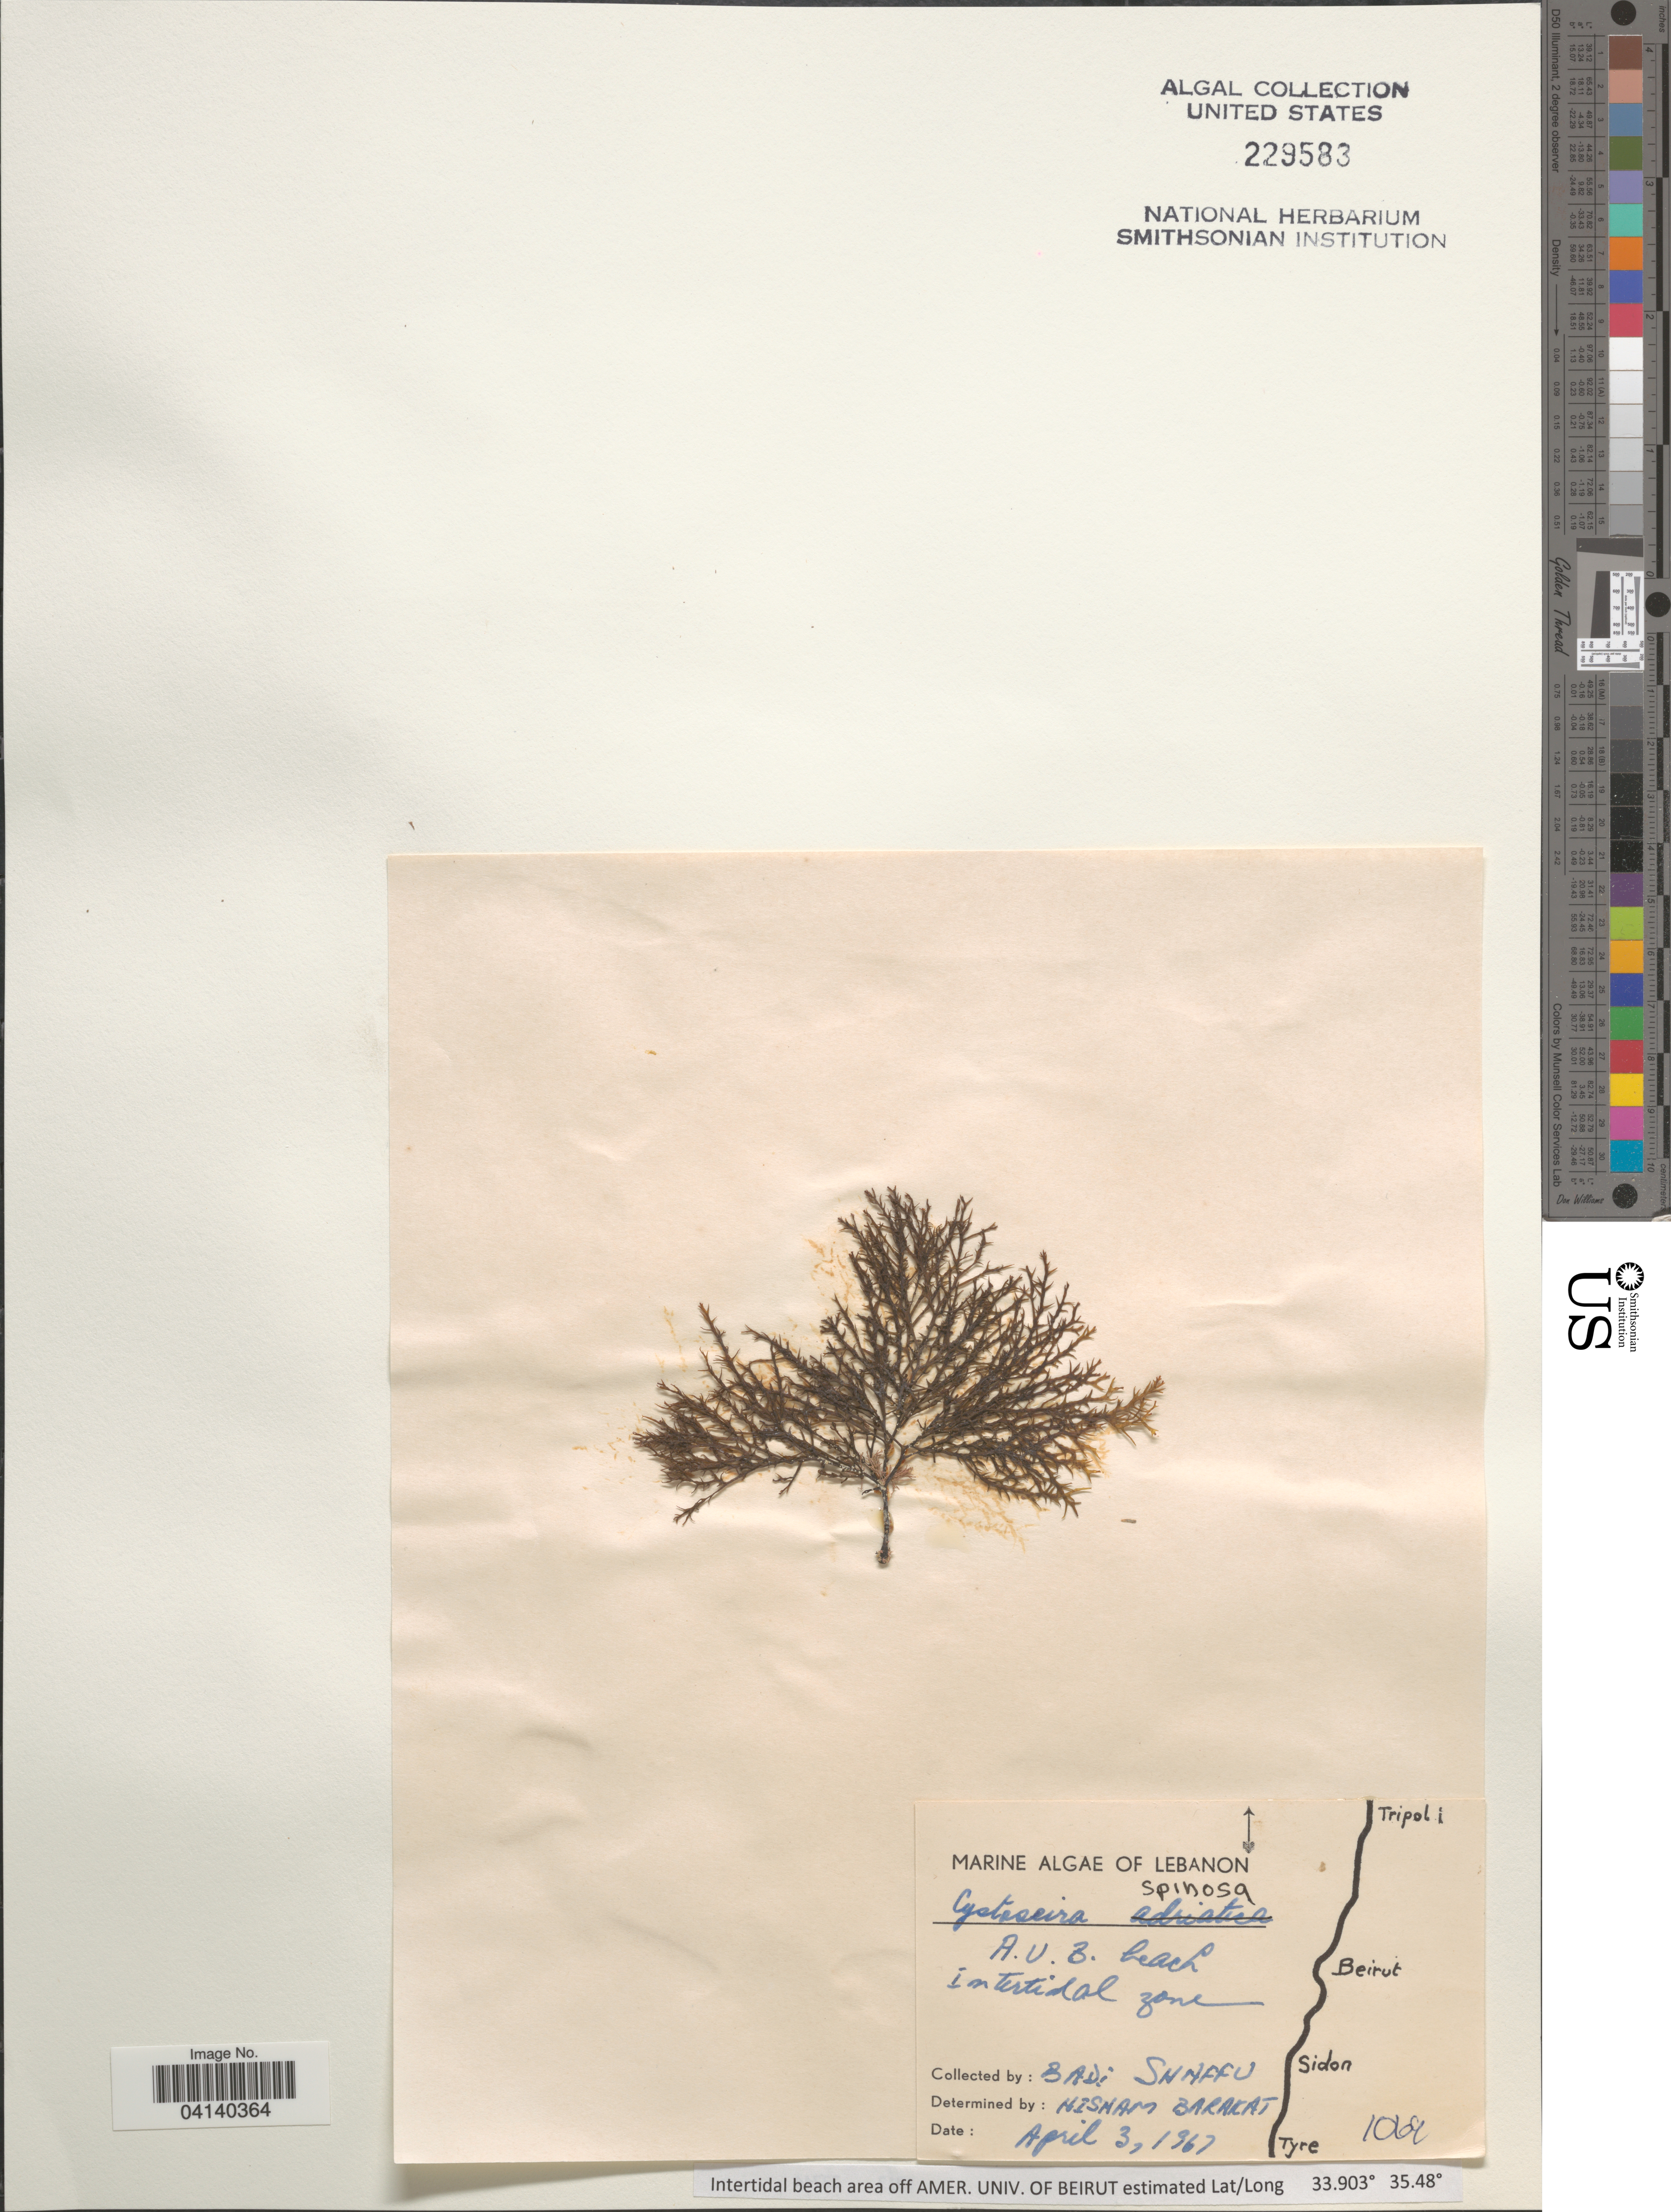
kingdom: Chromista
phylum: Ochrophyta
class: Phaeophyceae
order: Fucales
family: Sargassaceae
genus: Gongolaria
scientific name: Gongolaria montagnei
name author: (J. Agardh) Kuntze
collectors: B. Shaffu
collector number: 1069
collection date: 1967-04-03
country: Lebanon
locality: A.U.B. beach. Off Amer. Univ. of Beirut.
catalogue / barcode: US 229583